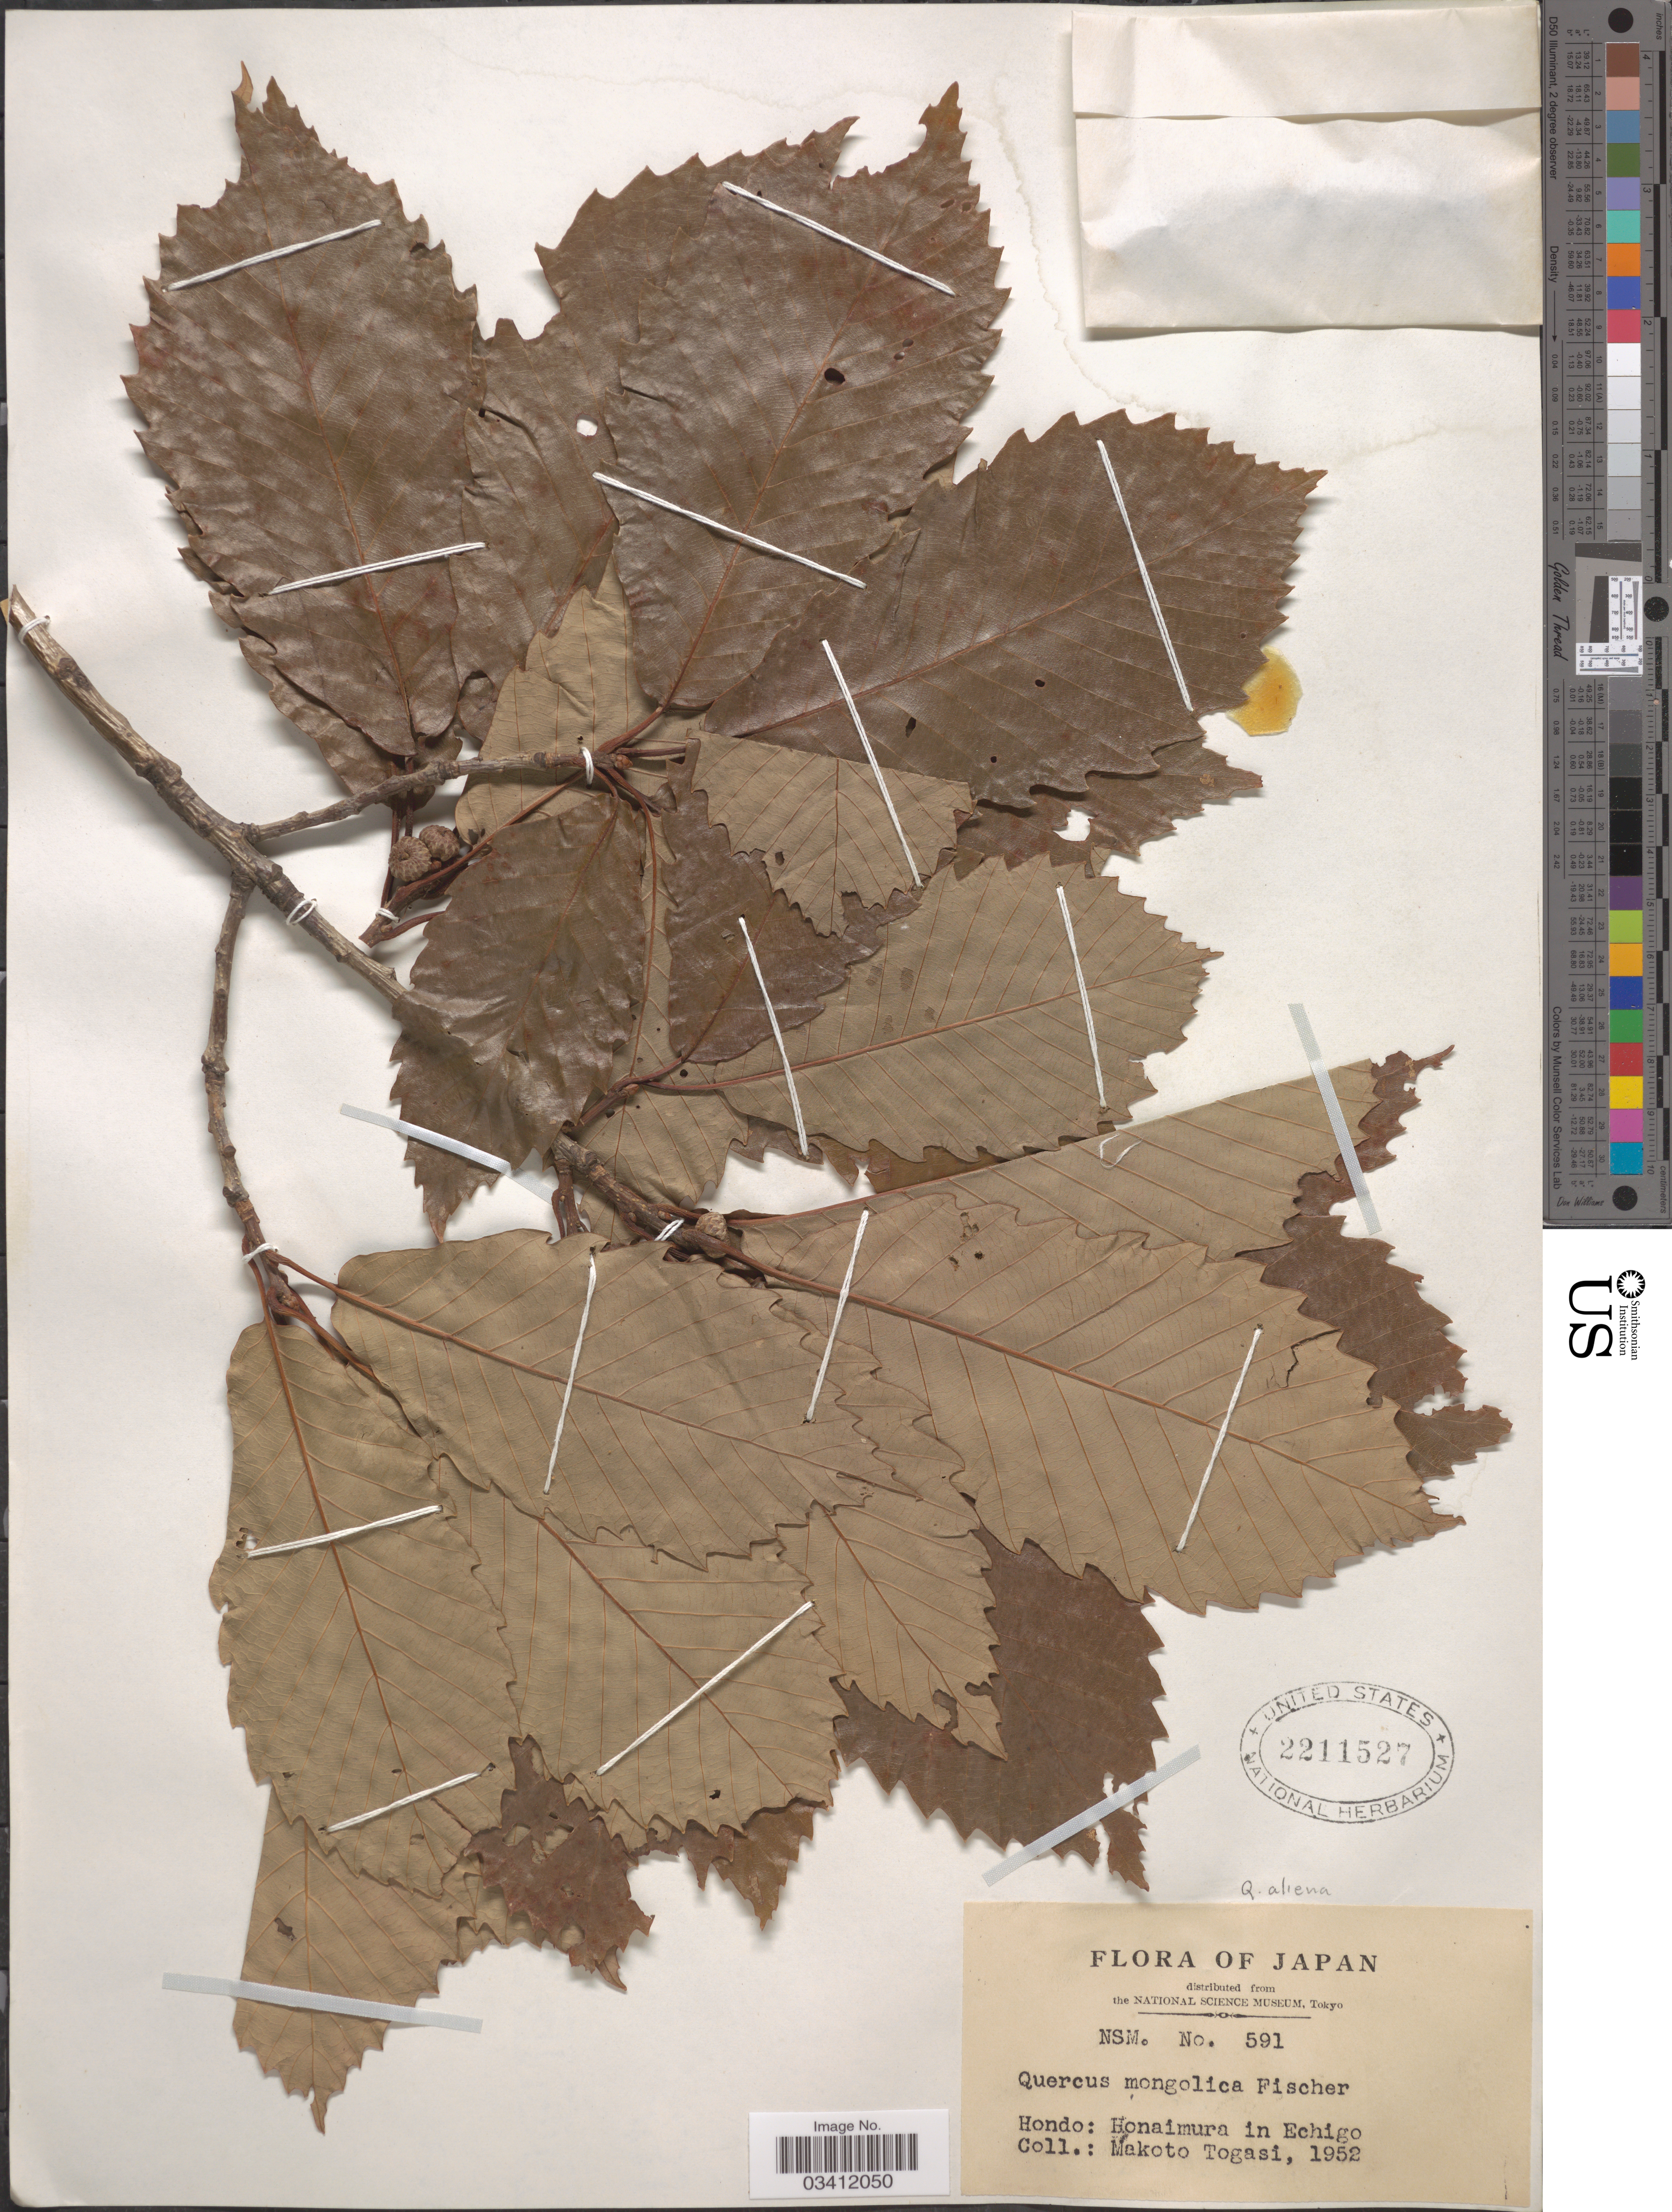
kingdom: Plantae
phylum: Tracheophyta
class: Magnoliopsida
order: Fagales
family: Fagaceae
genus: Quercus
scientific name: Quercus mongolica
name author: Fisch. ex Ledeb.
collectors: M. Togasi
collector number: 591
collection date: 1952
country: Japan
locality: Hondo: Honaimura in Echigo.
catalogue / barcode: US 2211527